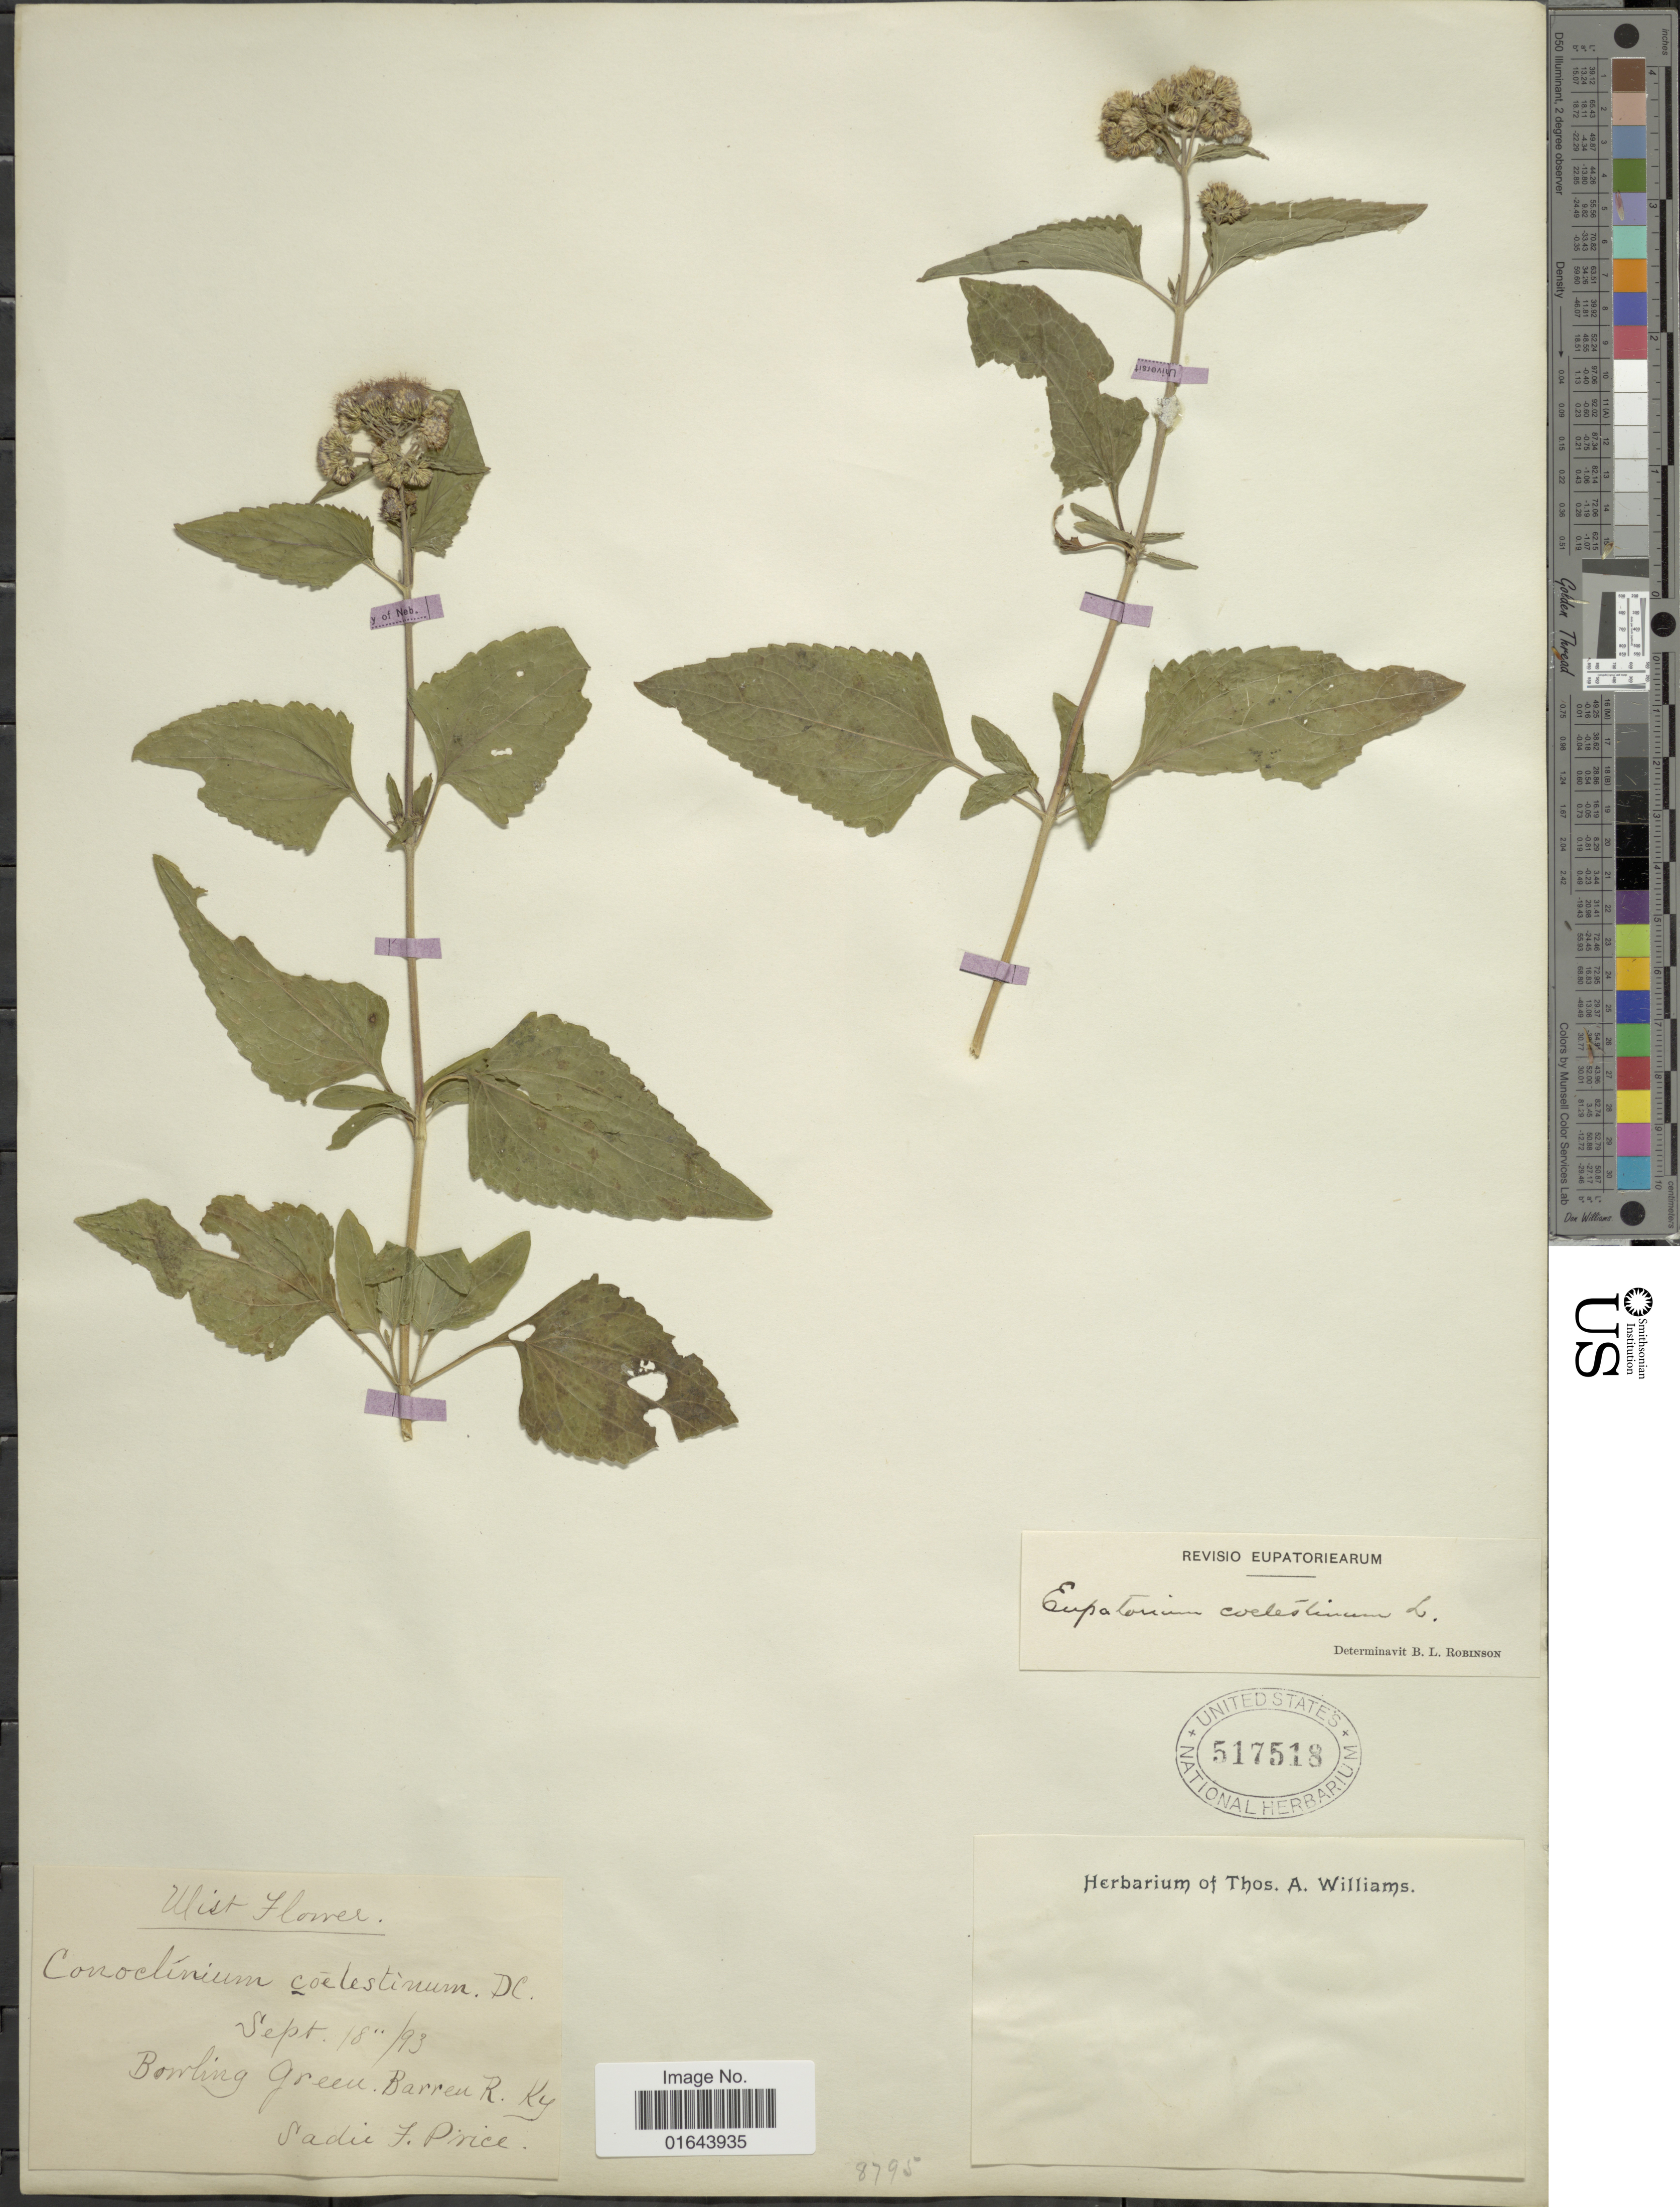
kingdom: Plantae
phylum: Tracheophyta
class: Magnoliopsida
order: Asterales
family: Asteraceae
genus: Conoclinium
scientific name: Conoclinium coelestinum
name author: (L.) DC.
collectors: S. Price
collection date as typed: Transcribed d/m/y: 18/9/93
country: United States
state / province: Kentucky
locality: Bowling Green, Barren R.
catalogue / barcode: US 517518